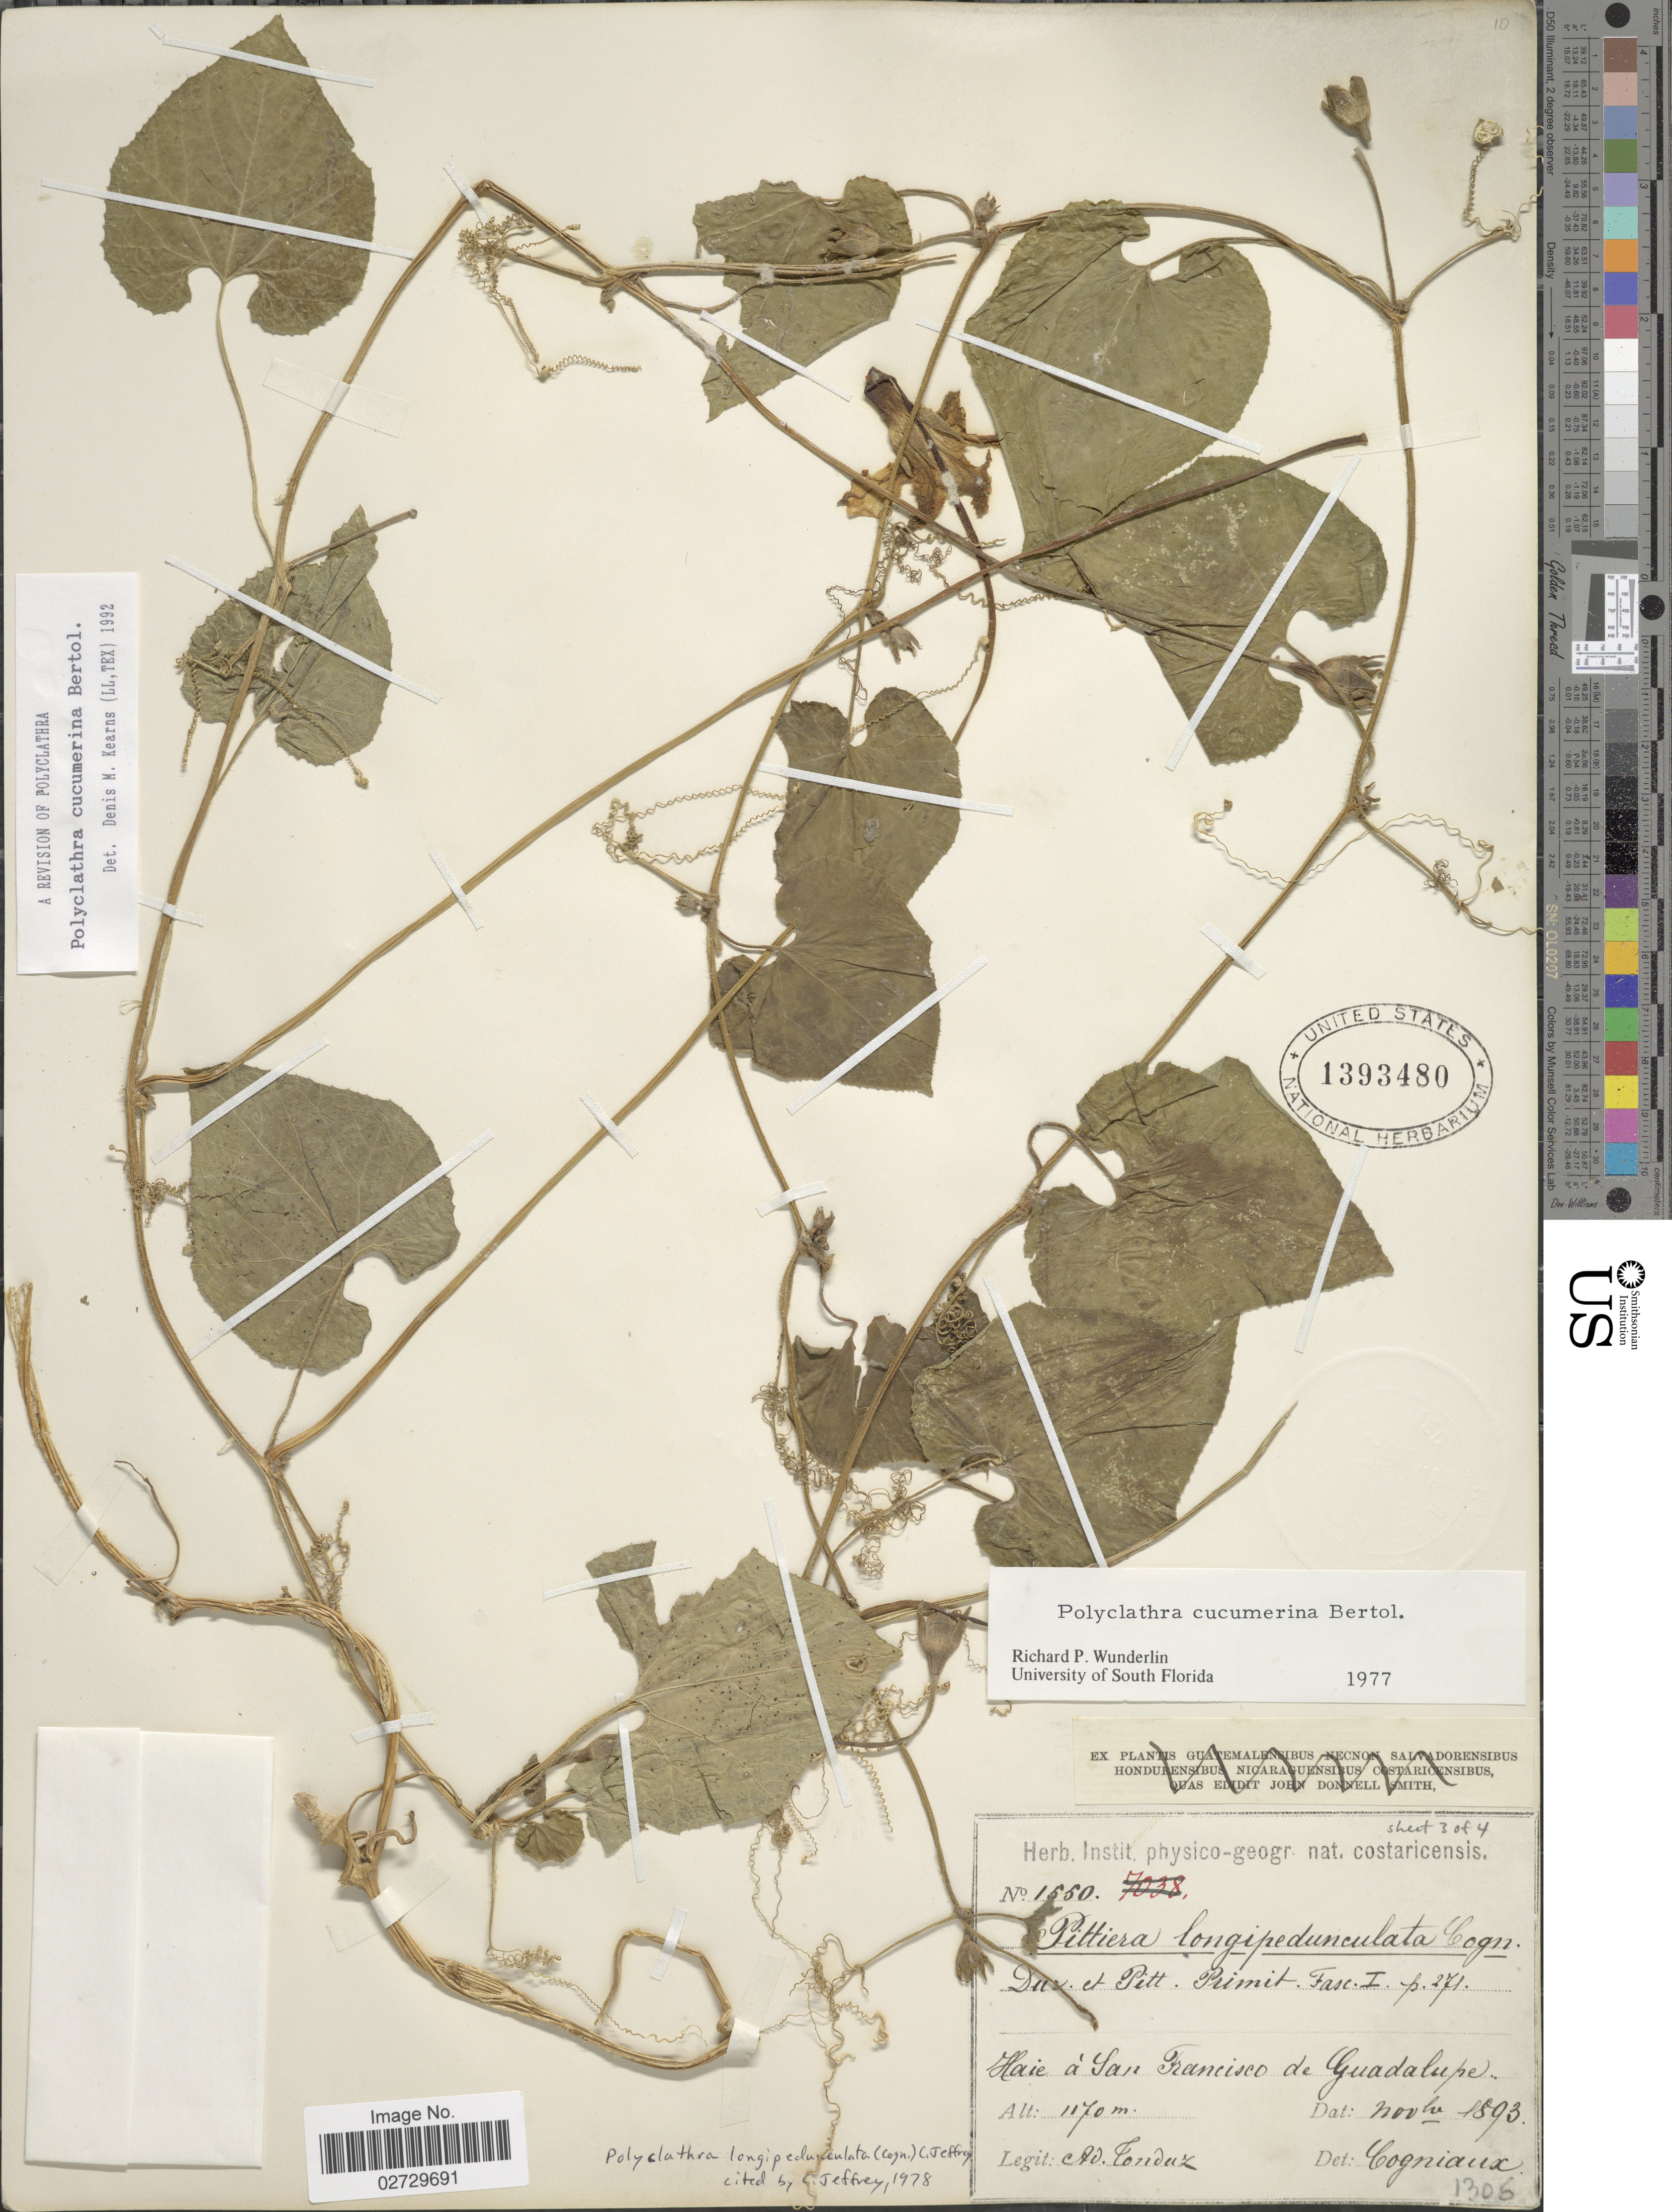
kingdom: Plantae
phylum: Tracheophyta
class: Magnoliopsida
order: Cucurbitales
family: Cucurbitaceae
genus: Polyclathra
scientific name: Polyclathra cucumerina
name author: Bertol.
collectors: A. Tonduz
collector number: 1550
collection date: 1893-11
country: Costa Rica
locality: Haie a San Francisco de Guadalupe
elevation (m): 1170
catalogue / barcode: US 1393480